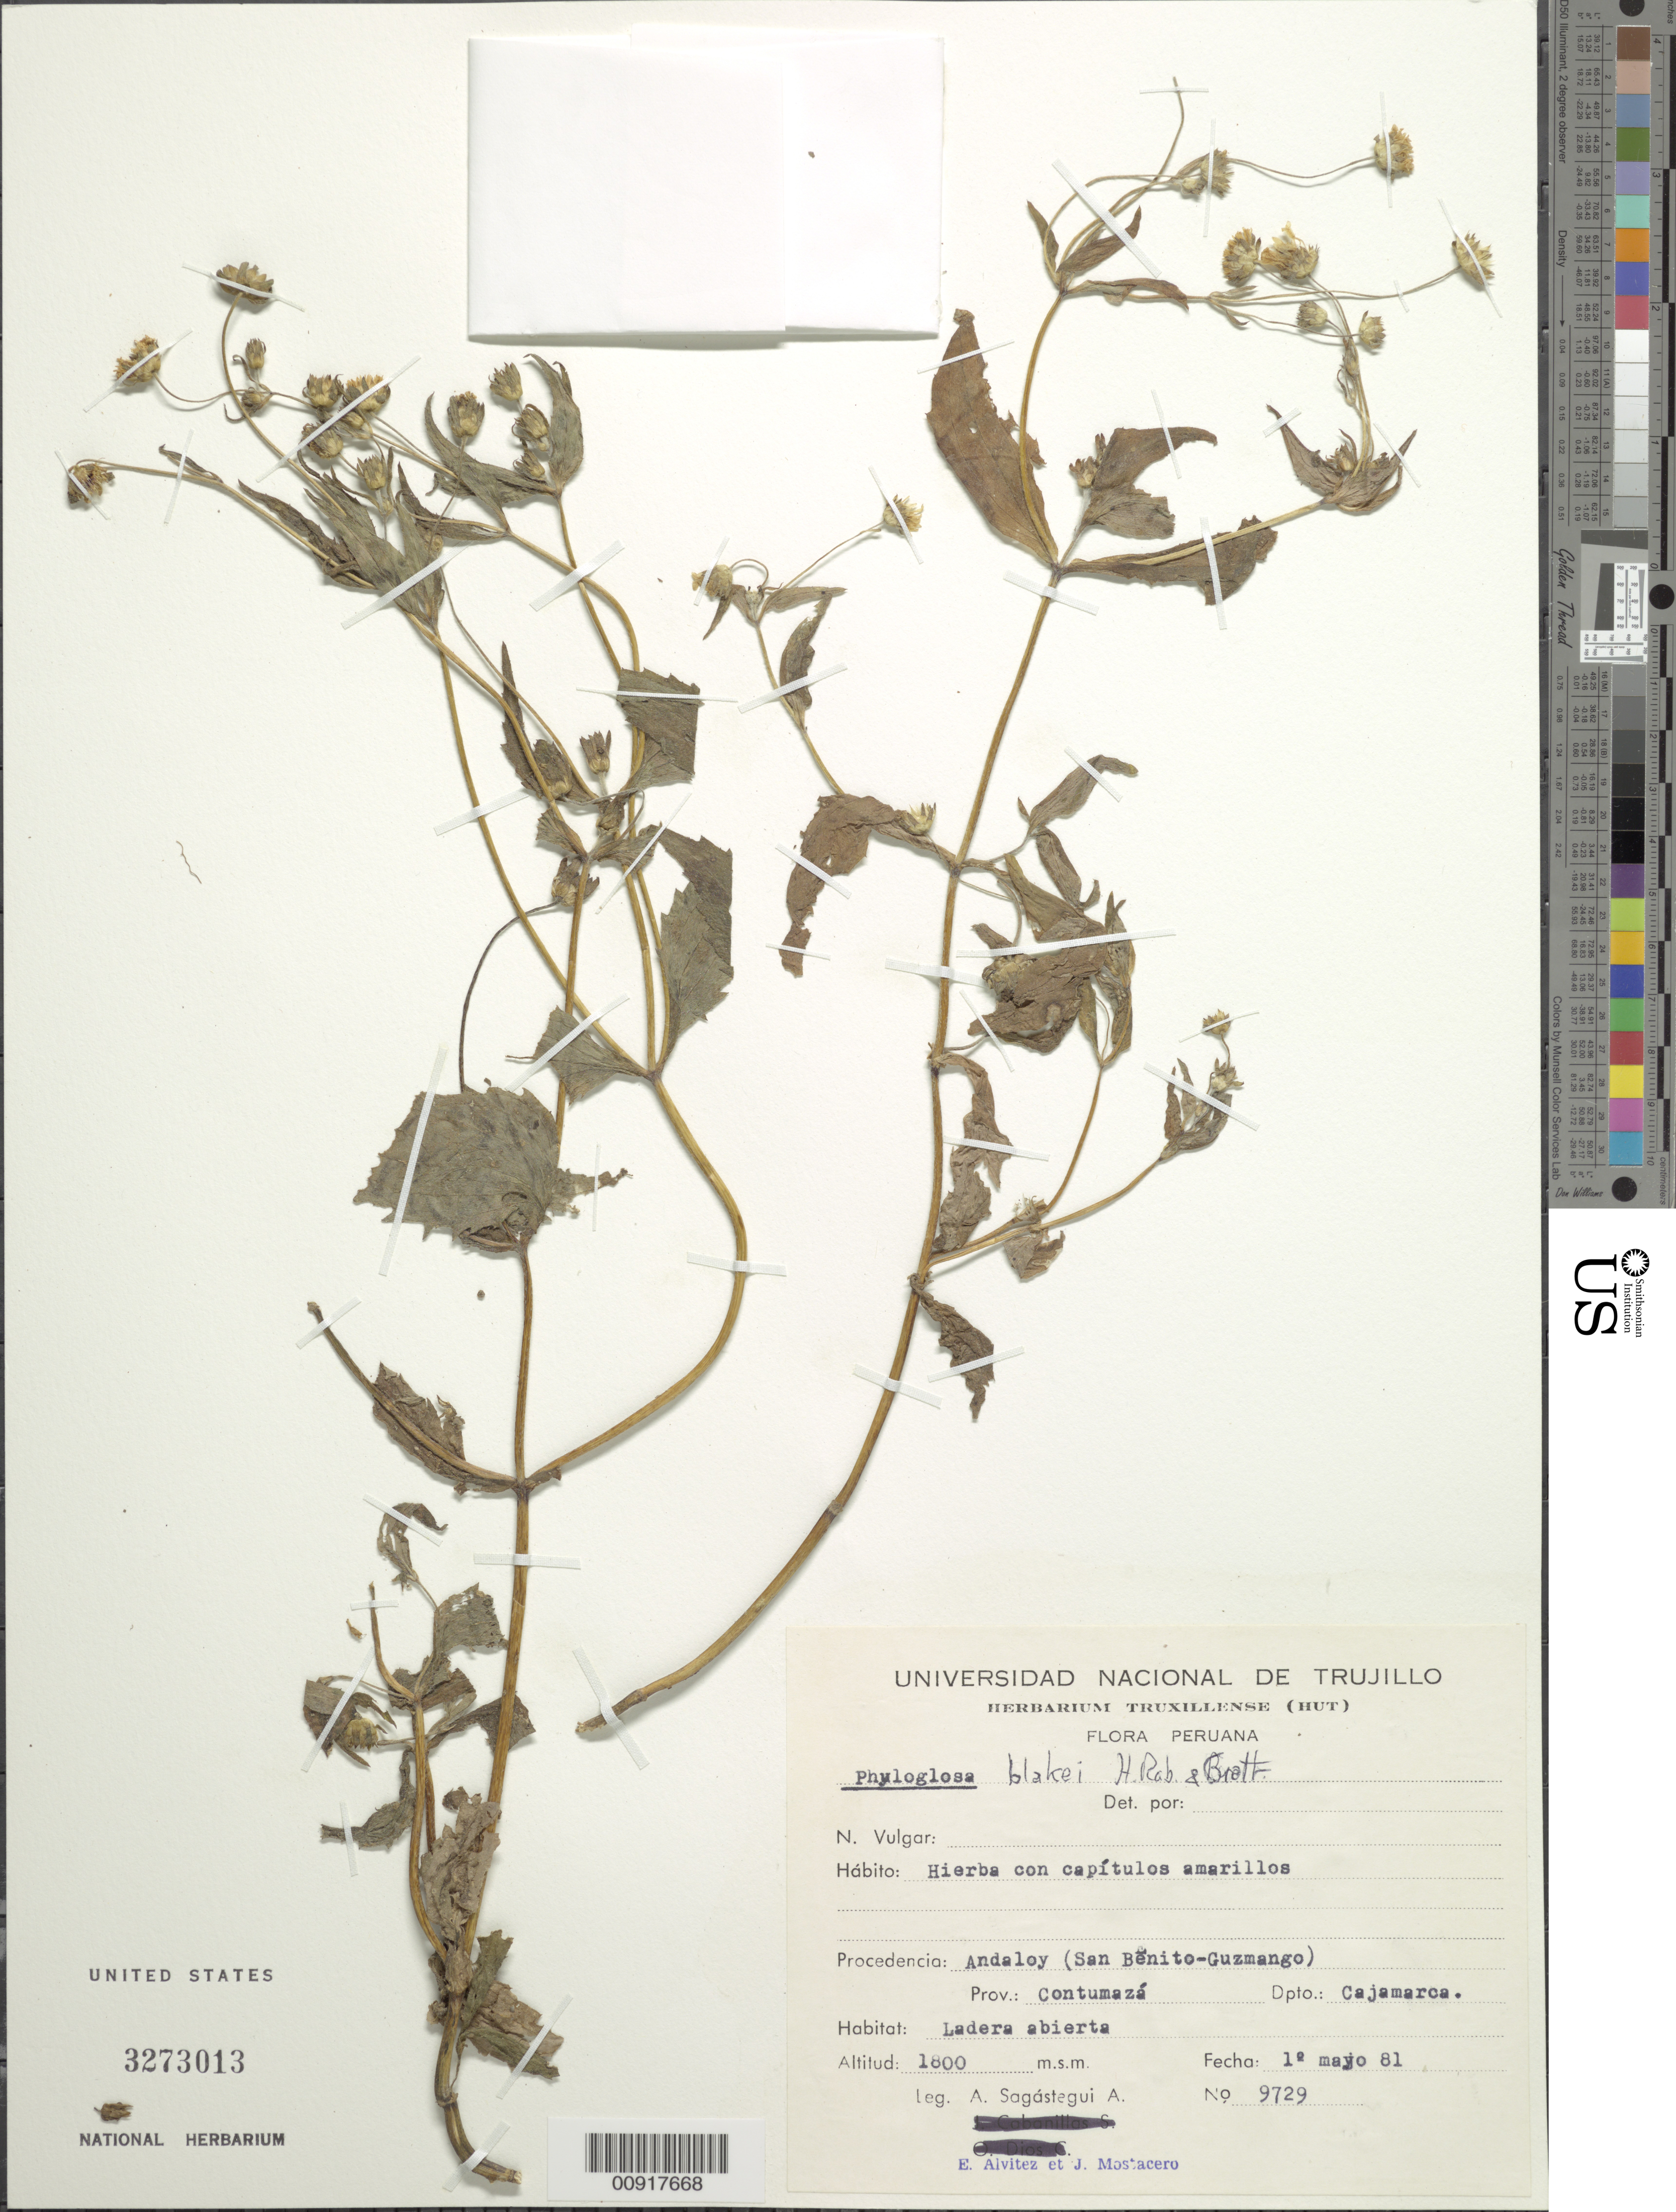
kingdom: Plantae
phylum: Tracheophyta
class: Magnoliopsida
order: Asterales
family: Asteraceae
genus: Philoglossa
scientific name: Philoglossa blakei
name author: H. Rob. & Cuatrec.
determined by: Robinson, Harold E., (US)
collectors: A. Sagástegui A., E. Alvitez I. & J. Mostacero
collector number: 9729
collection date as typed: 1 May 1981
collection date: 1981-05-01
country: Peru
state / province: Cajamarca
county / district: Contumazá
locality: Andaloy San Benito-Guzmango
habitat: Ladera abierta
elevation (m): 1800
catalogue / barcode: US 3273013